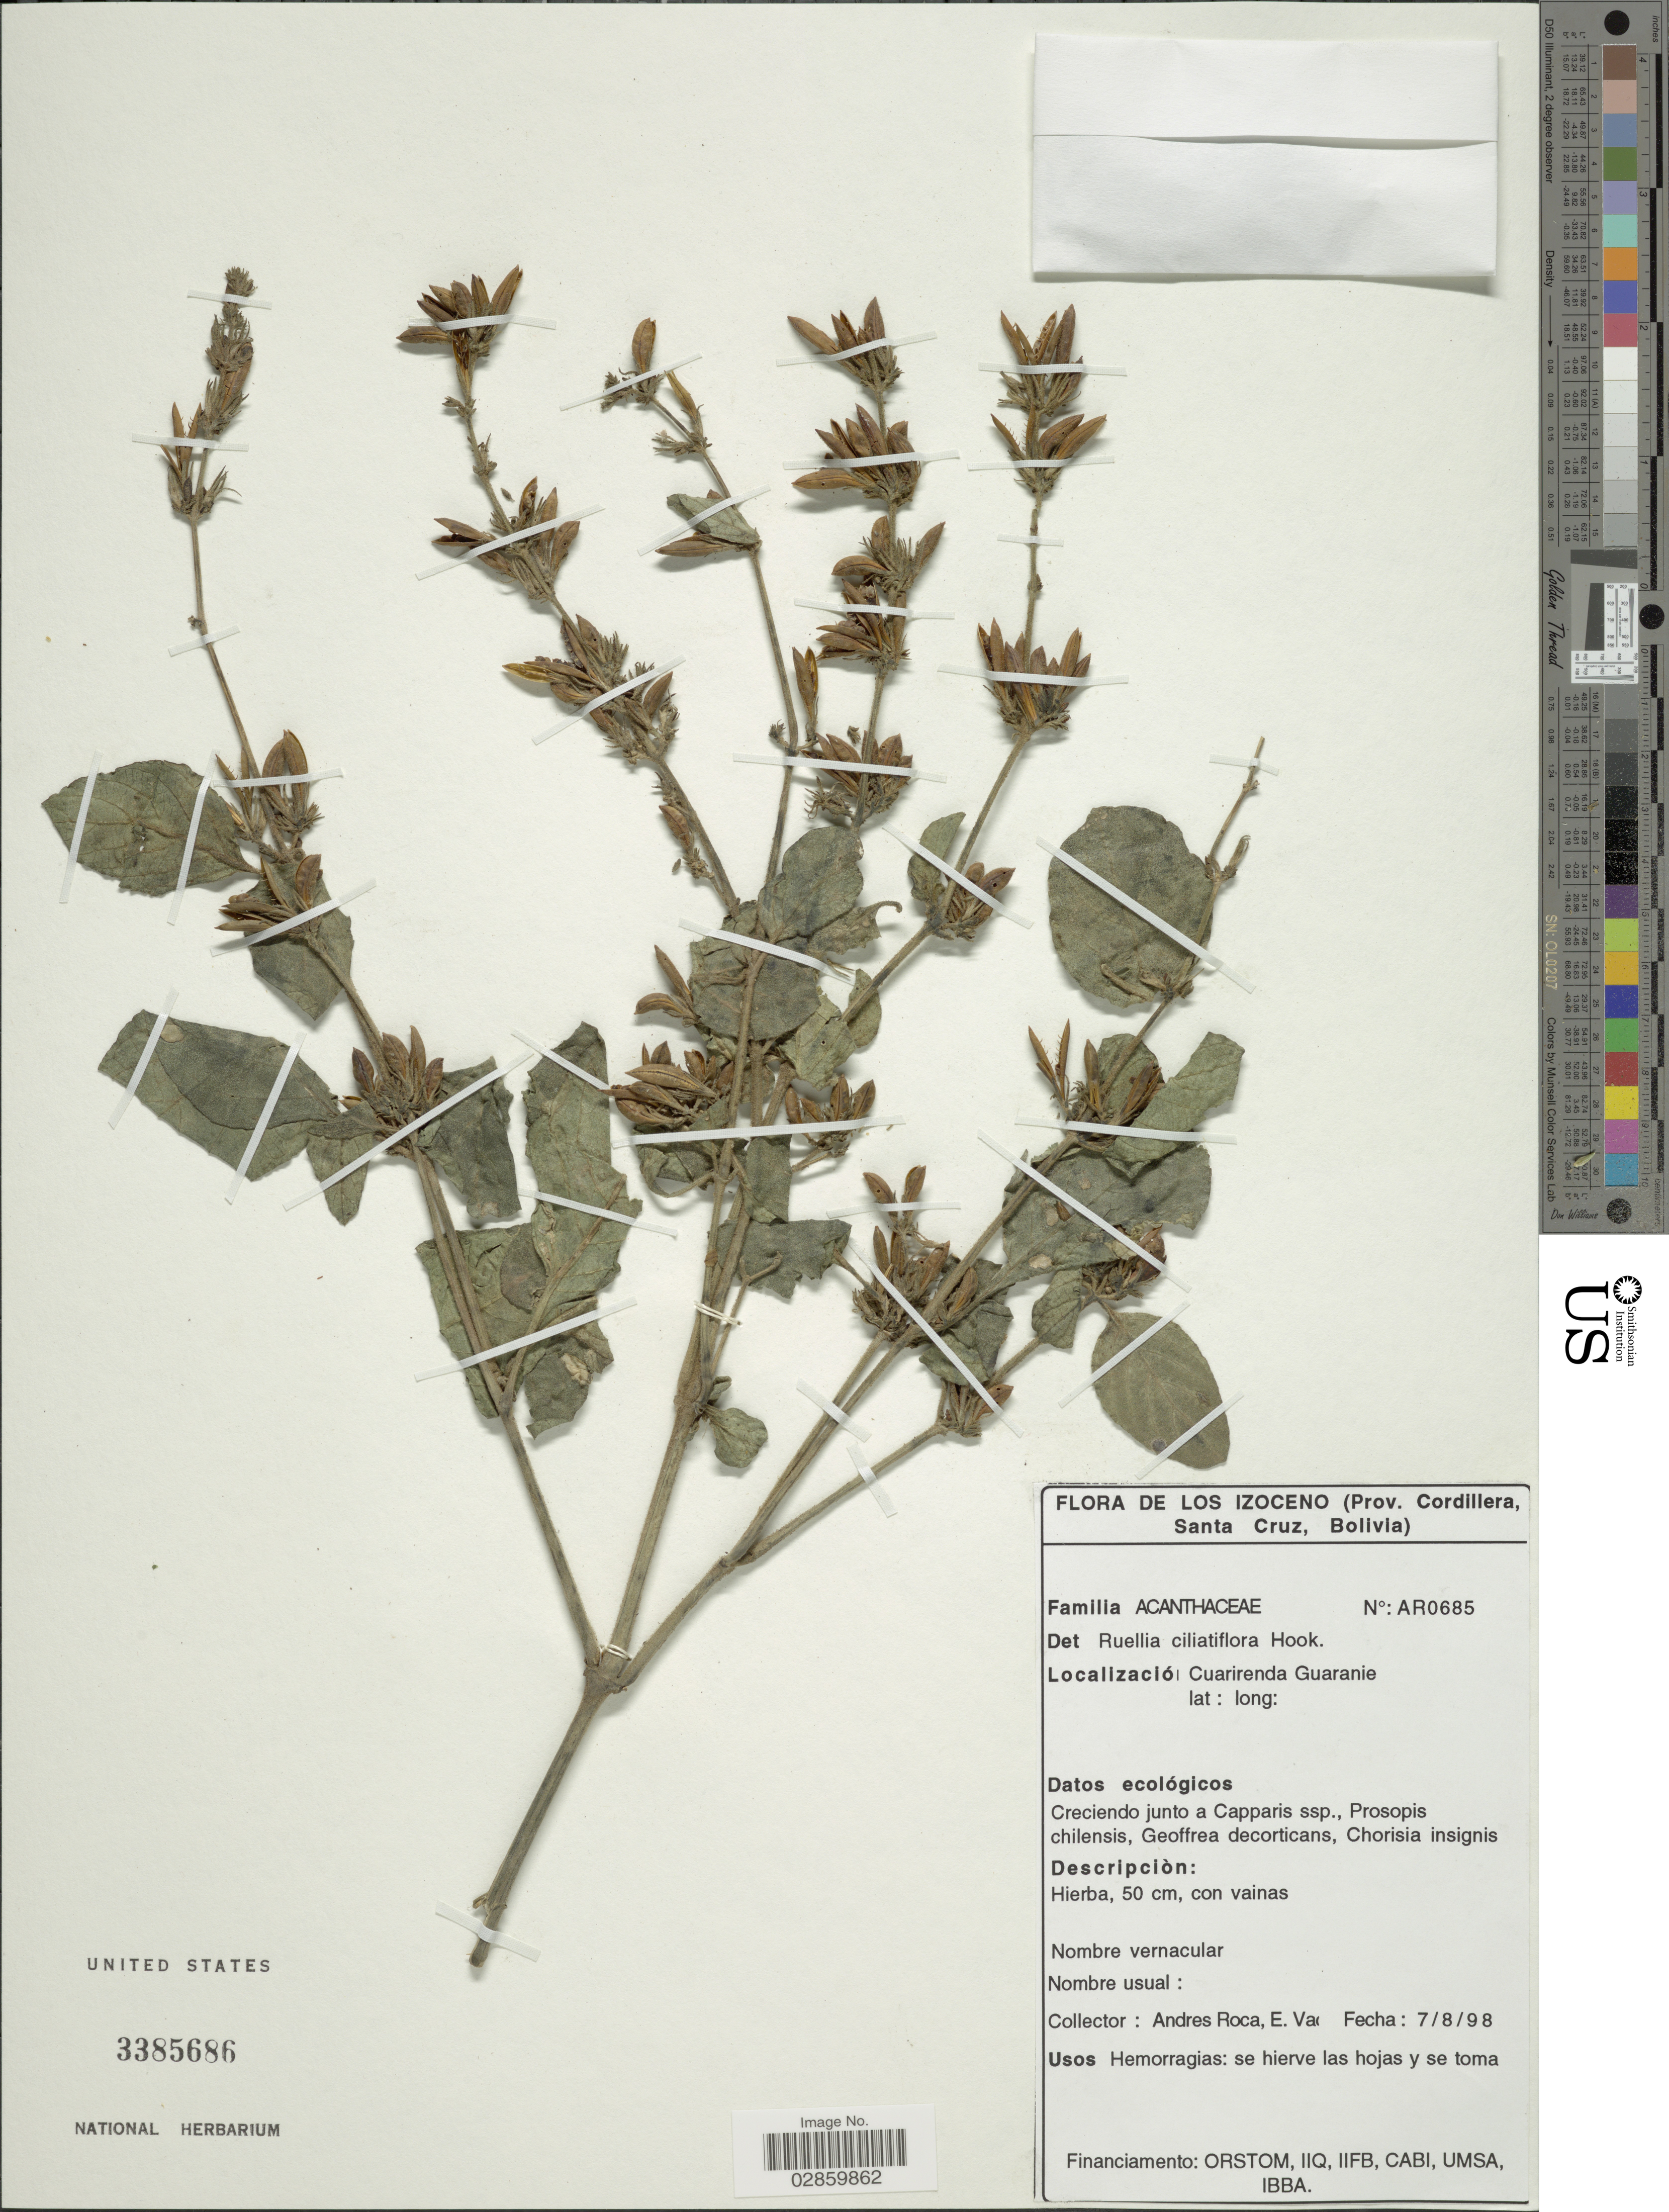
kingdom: Plantae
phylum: Tracheophyta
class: Magnoliopsida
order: Lamiales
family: Acanthaceae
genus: Ruellia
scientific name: Ruellia ciliatiflora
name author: Hook.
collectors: A. Roca & E. Va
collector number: AR0685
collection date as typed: Transcribed d/m/y: 7/8/98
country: Bolivia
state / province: Santa Cruz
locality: Los Izoceno (Prov. Cordillera). Cuarirenda Guaranie.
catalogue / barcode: US 3385686